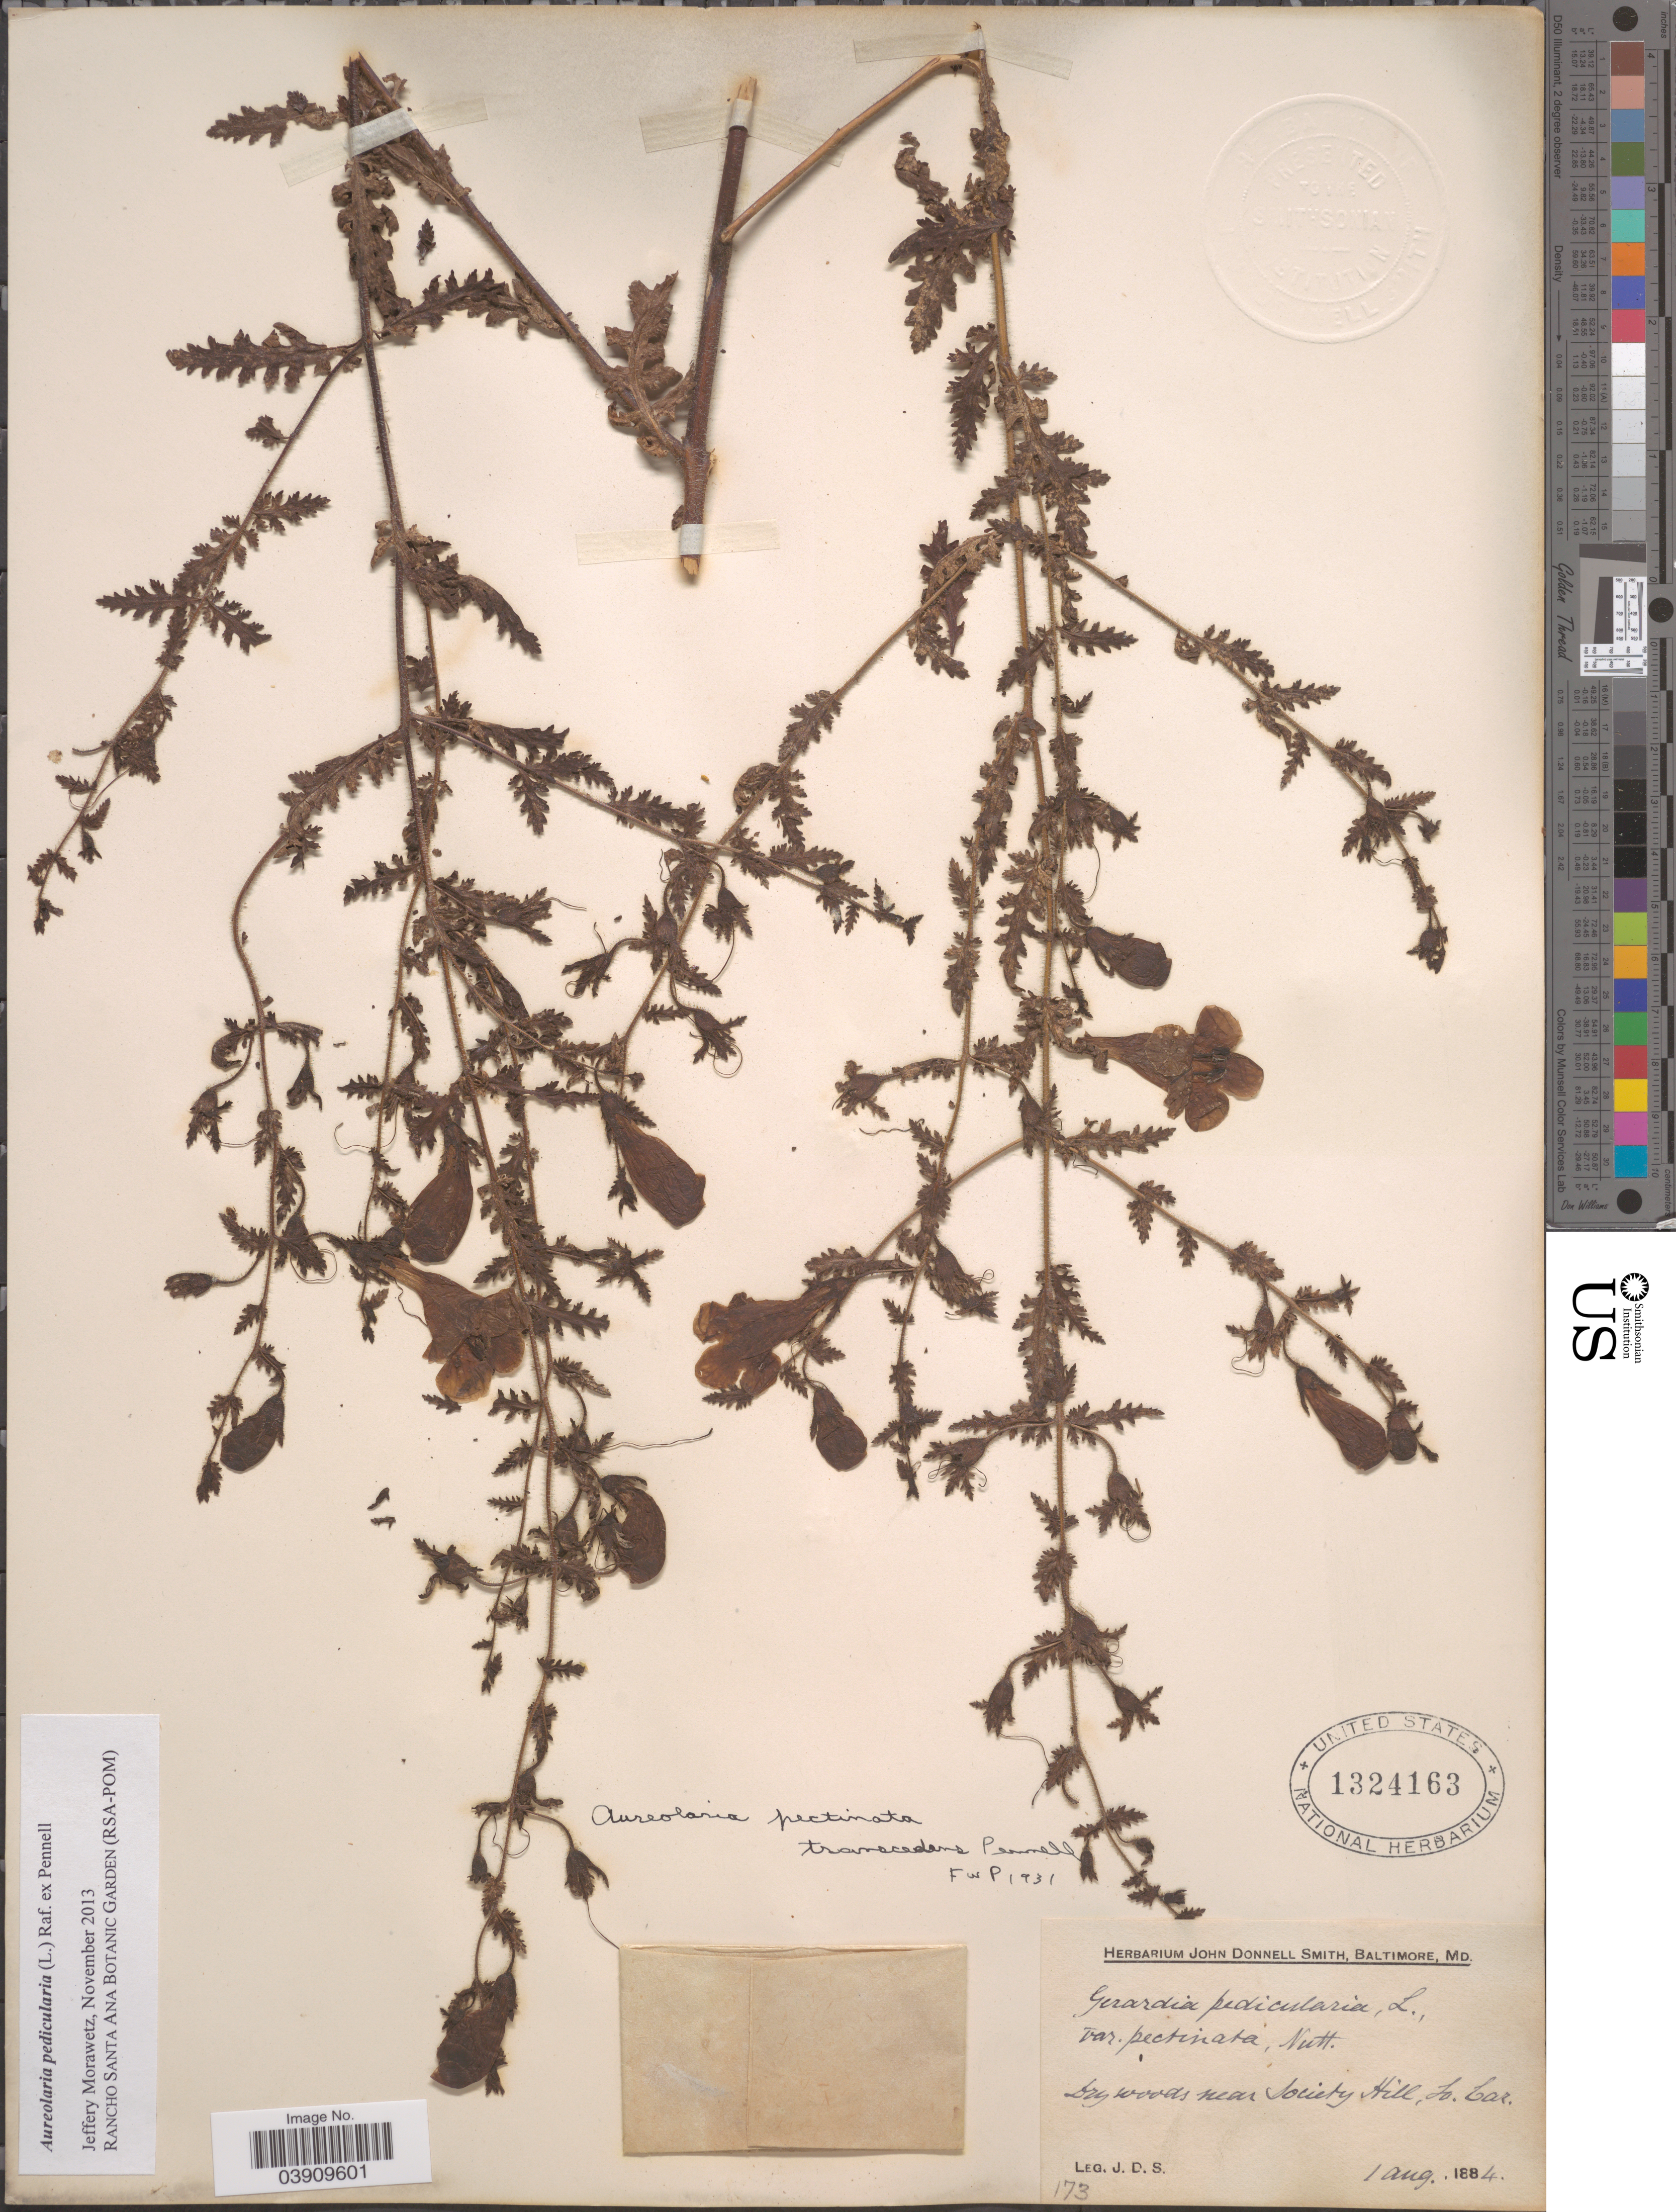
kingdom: Plantae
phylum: Tracheophyta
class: Magnoliopsida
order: Lamiales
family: Orobanchaceae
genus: Aureolaria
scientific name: Aureolaria pedicularia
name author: (L.) Raf. ex Farw.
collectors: J. Donnell Smith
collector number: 173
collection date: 1884-08-01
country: United States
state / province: South Carolina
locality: Near Society Hill.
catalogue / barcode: US 1324163